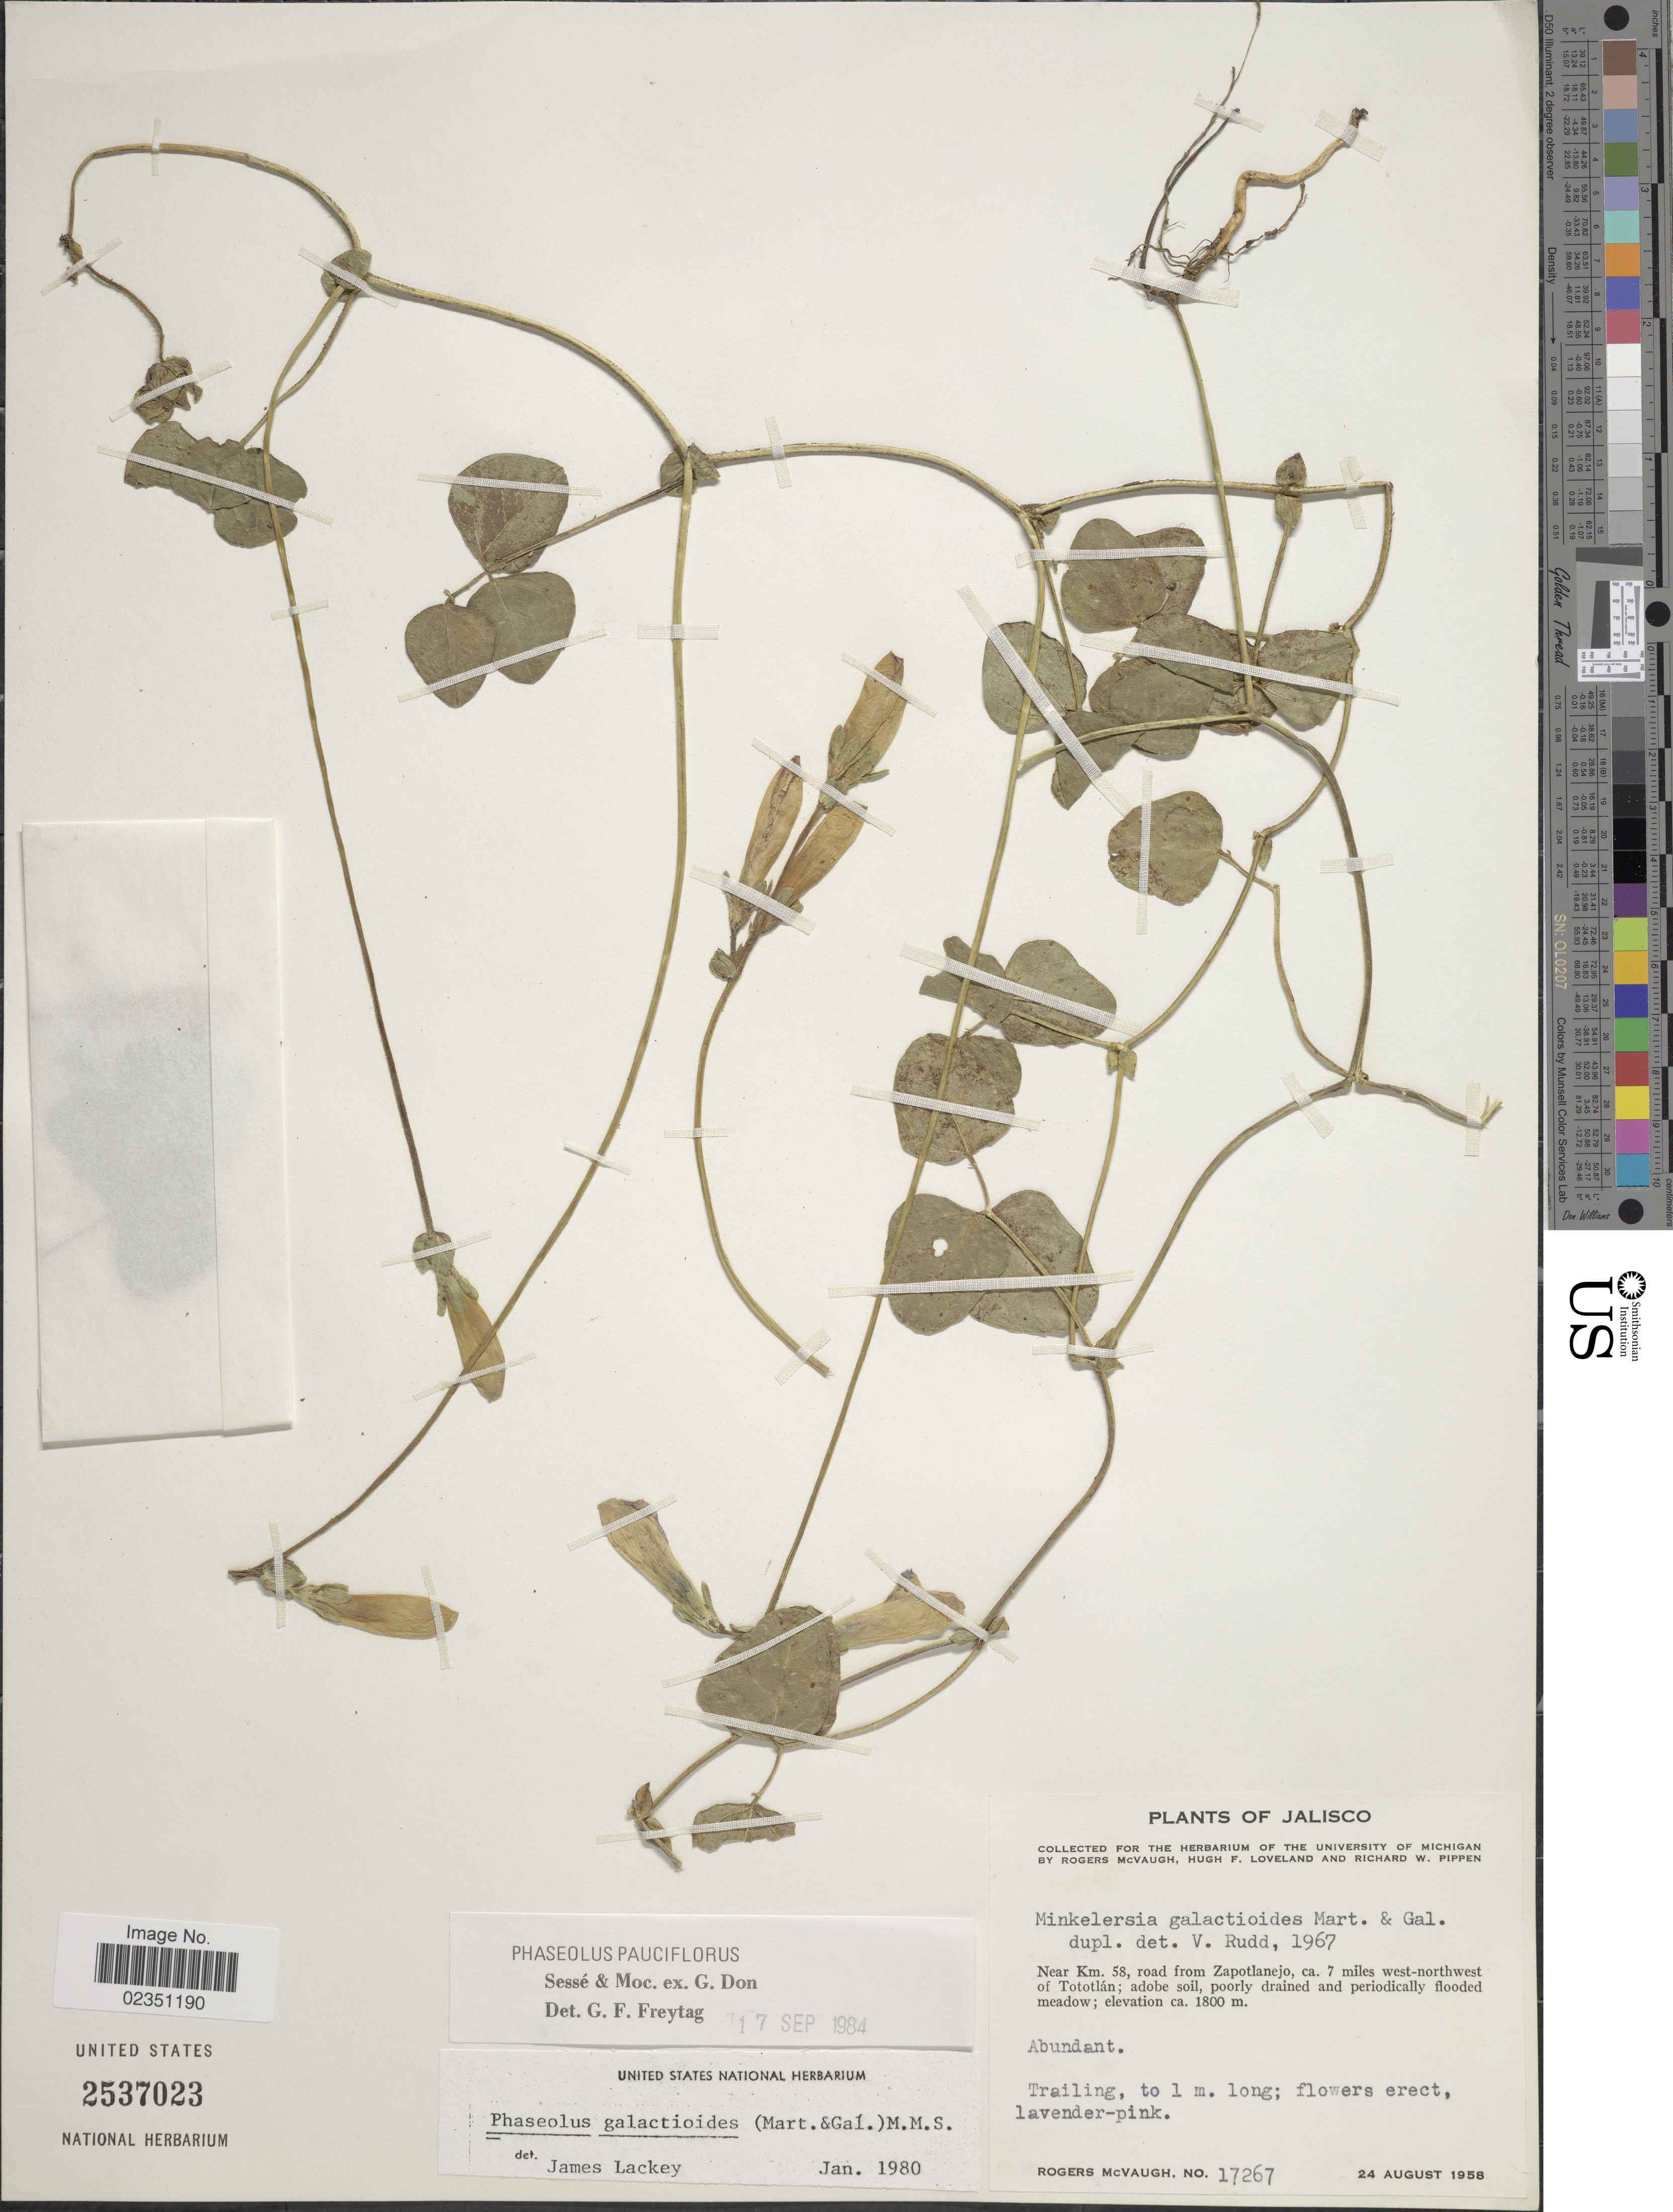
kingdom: Plantae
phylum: Tracheophyta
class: Magnoliopsida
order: Fabales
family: Fabaceae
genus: Phaseolus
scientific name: Phaseolus pauciflorus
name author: Sessé & Moc. ex G. Don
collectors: R. McVaugh, H. Loveland & R. W. Pippen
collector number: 17267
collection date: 1958-08-24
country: Mexico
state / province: Jalisco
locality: Near Km. 58, road from Zapotlanejo, ca. 7 miles west-northwest of Tototlan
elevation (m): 1800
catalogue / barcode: US 2537023